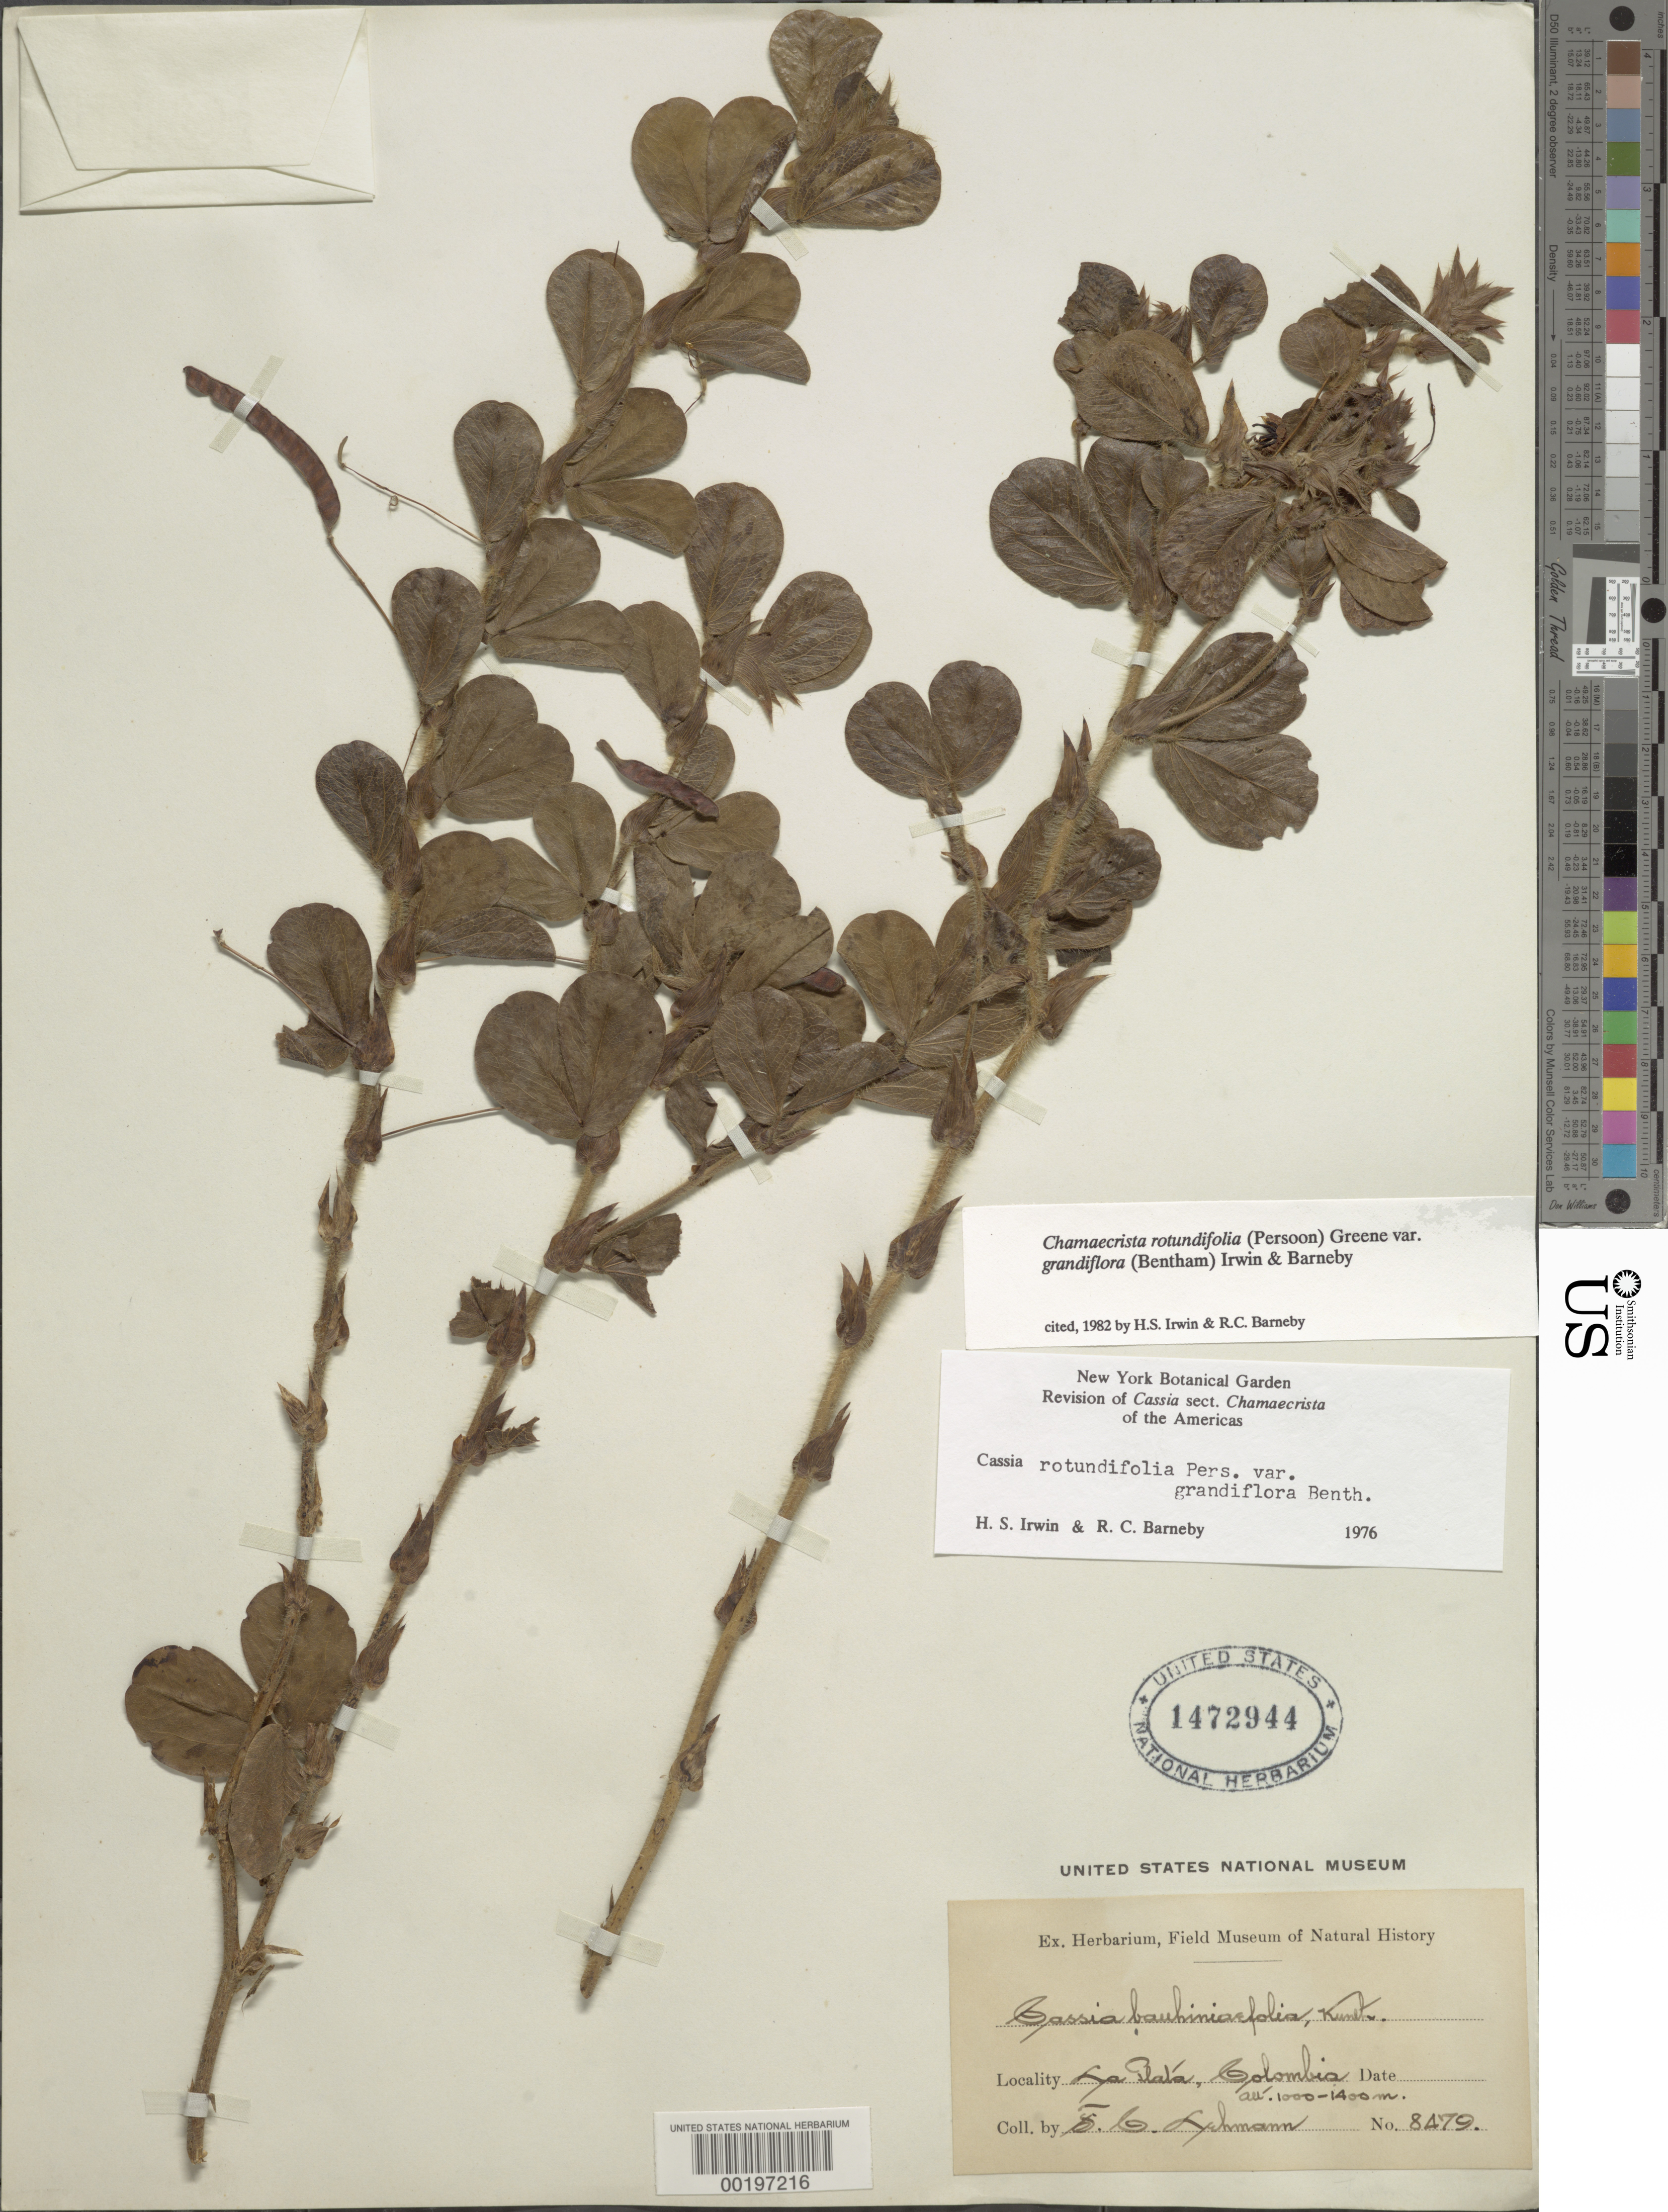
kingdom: Plantae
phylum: Tracheophyta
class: Magnoliopsida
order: Fabales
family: Fabaceae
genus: Chamaecrista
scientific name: Chamaecrista rotundifolia var. grandiflora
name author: (Benth.) H.S. Irwin & Barneby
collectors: F. C. Lehmann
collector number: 8479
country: Colombia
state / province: Tolima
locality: La Plata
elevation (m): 1000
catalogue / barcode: US 1472944